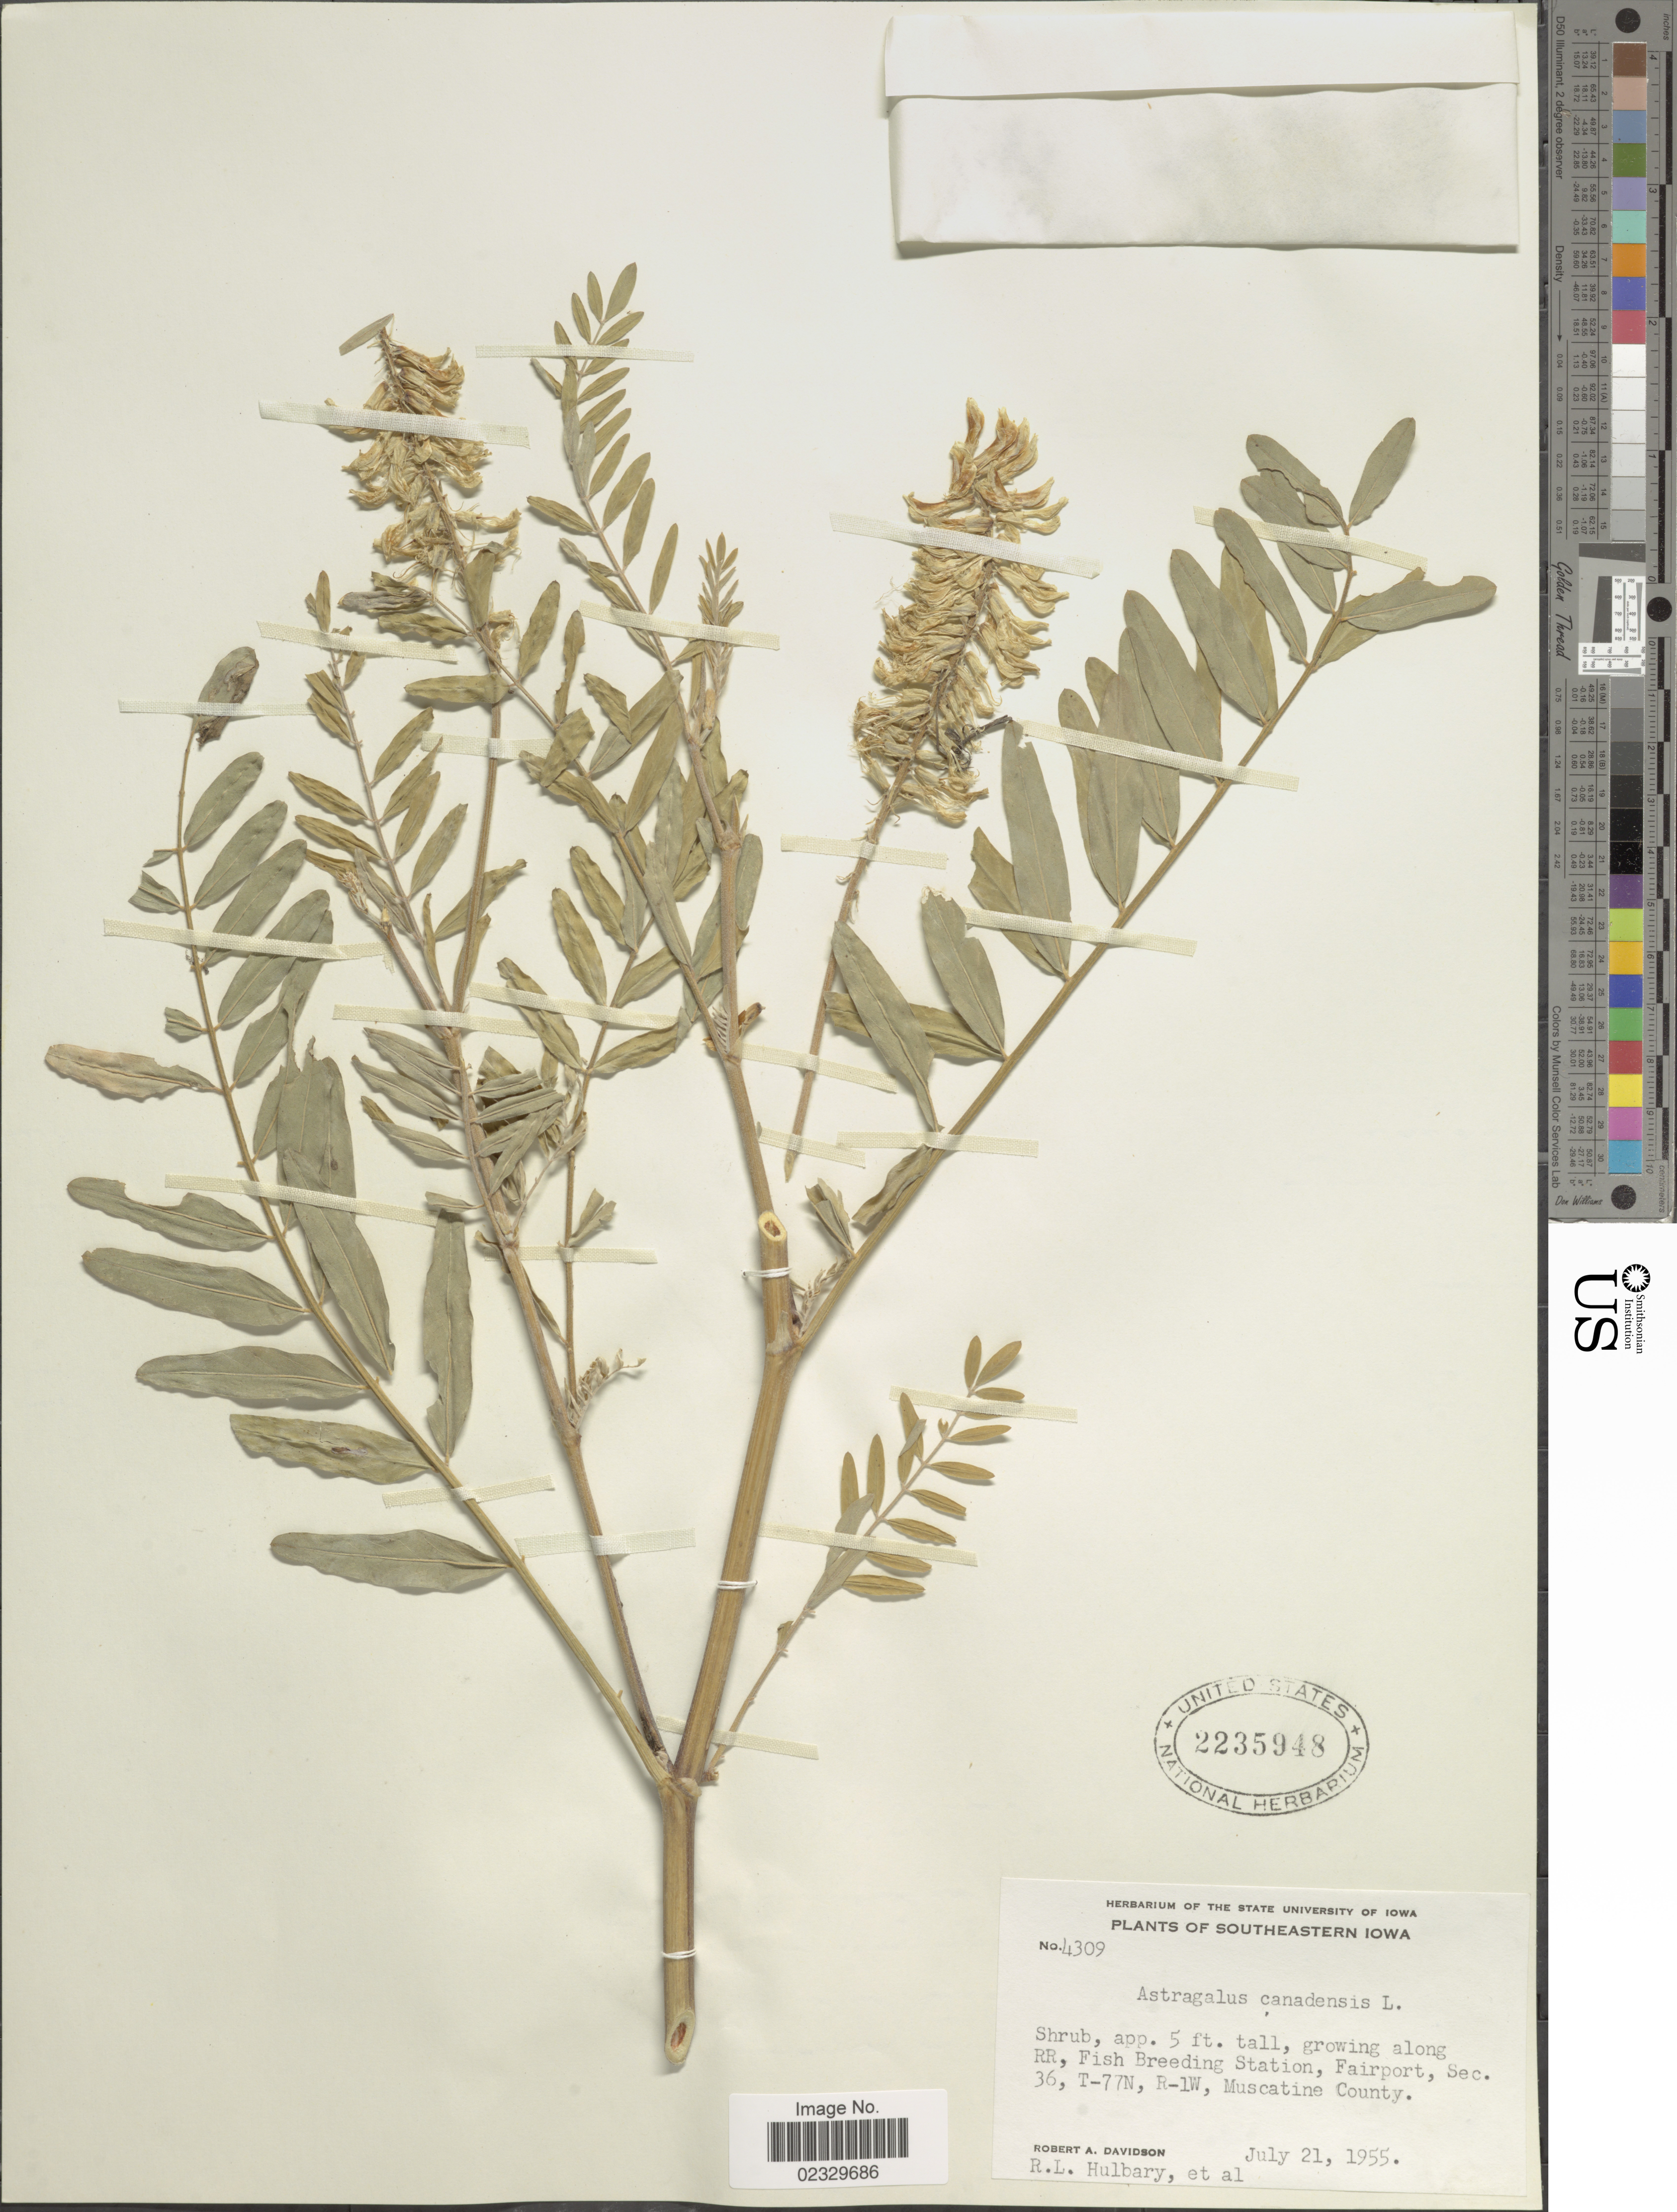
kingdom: Plantae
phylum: Tracheophyta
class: Magnoliopsida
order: Fabales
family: Fabaceae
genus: Astragalus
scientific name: Astragalus canadensis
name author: L.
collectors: R. A. Davidson, R. Hulbary & et al.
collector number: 4309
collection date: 1955-07-21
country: United States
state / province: Iowa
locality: Southeastern Iowa, Along RR, Fish Breeding Station, Fairport, Sec 36, T-77N, R-1W, Muscatine County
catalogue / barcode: US 2235948